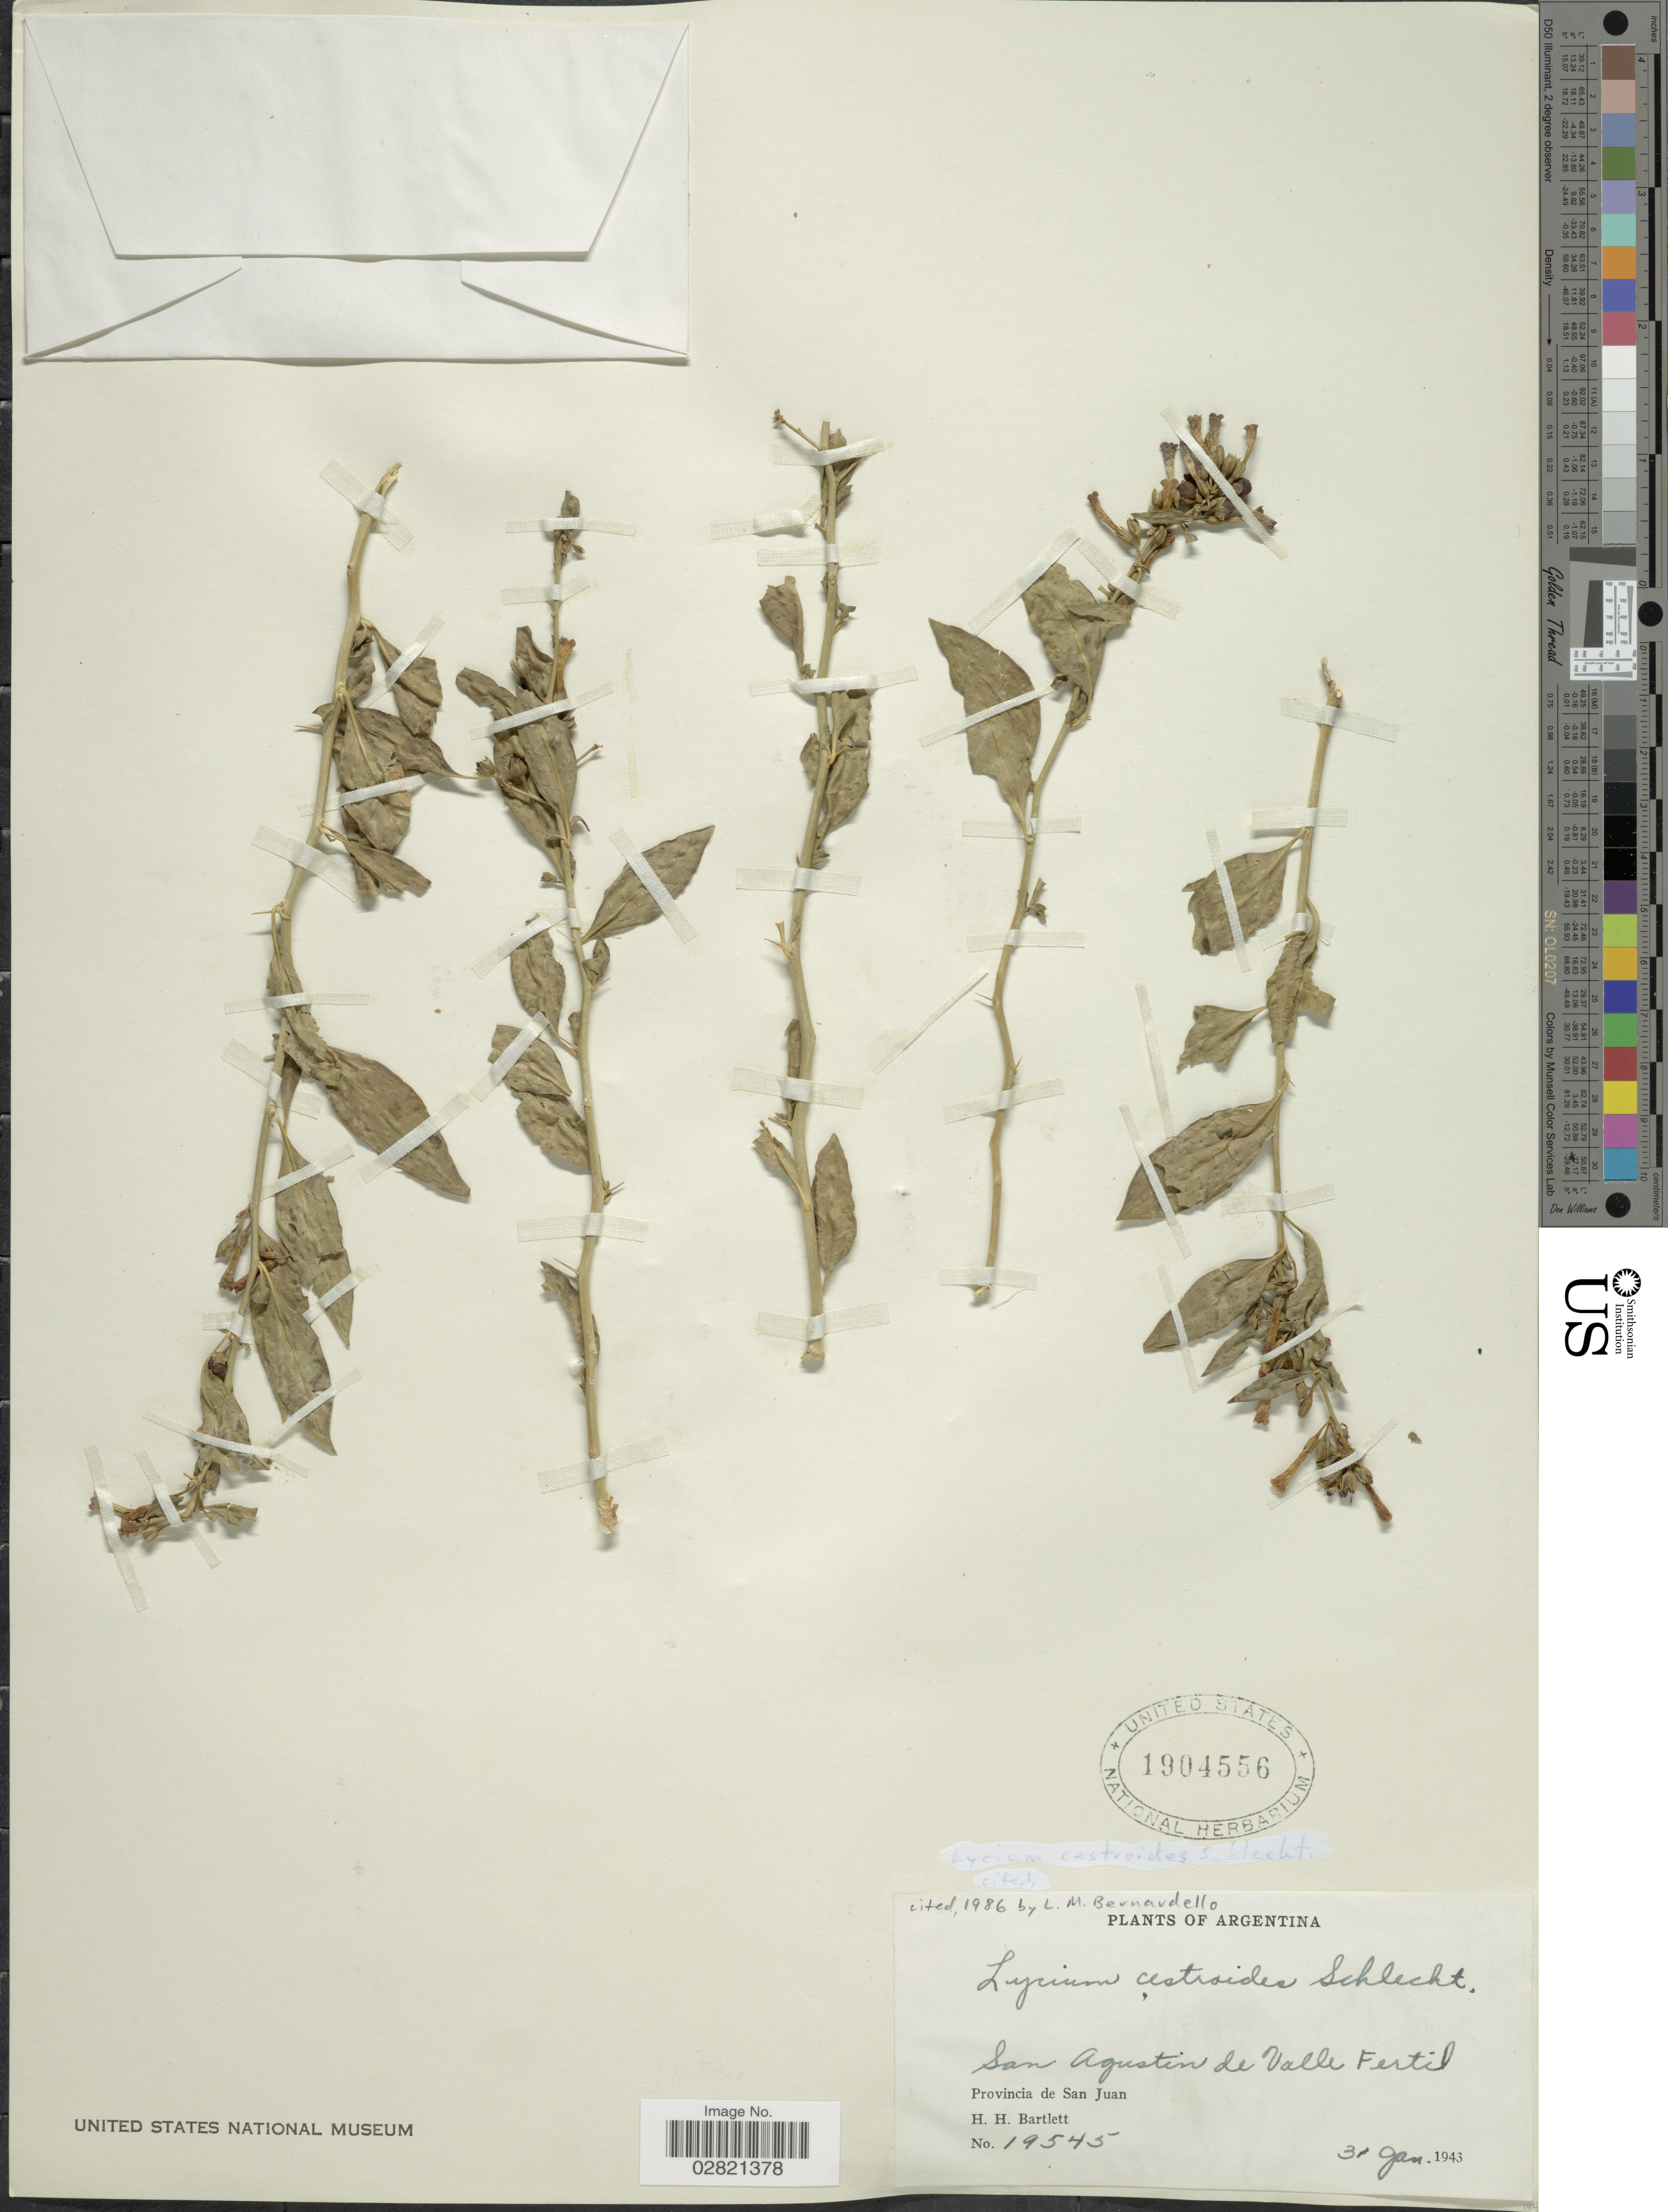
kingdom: Plantae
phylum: Tracheophyta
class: Magnoliopsida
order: Solanales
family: Solanaceae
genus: Lycium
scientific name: Lycium cestroides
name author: Schltdl.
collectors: H. H. Bartlett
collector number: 19545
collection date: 1943-01-31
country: Argentina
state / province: San Juan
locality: San Agustin de Valle Fertil. Provincia de San Juan.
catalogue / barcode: US 1904556